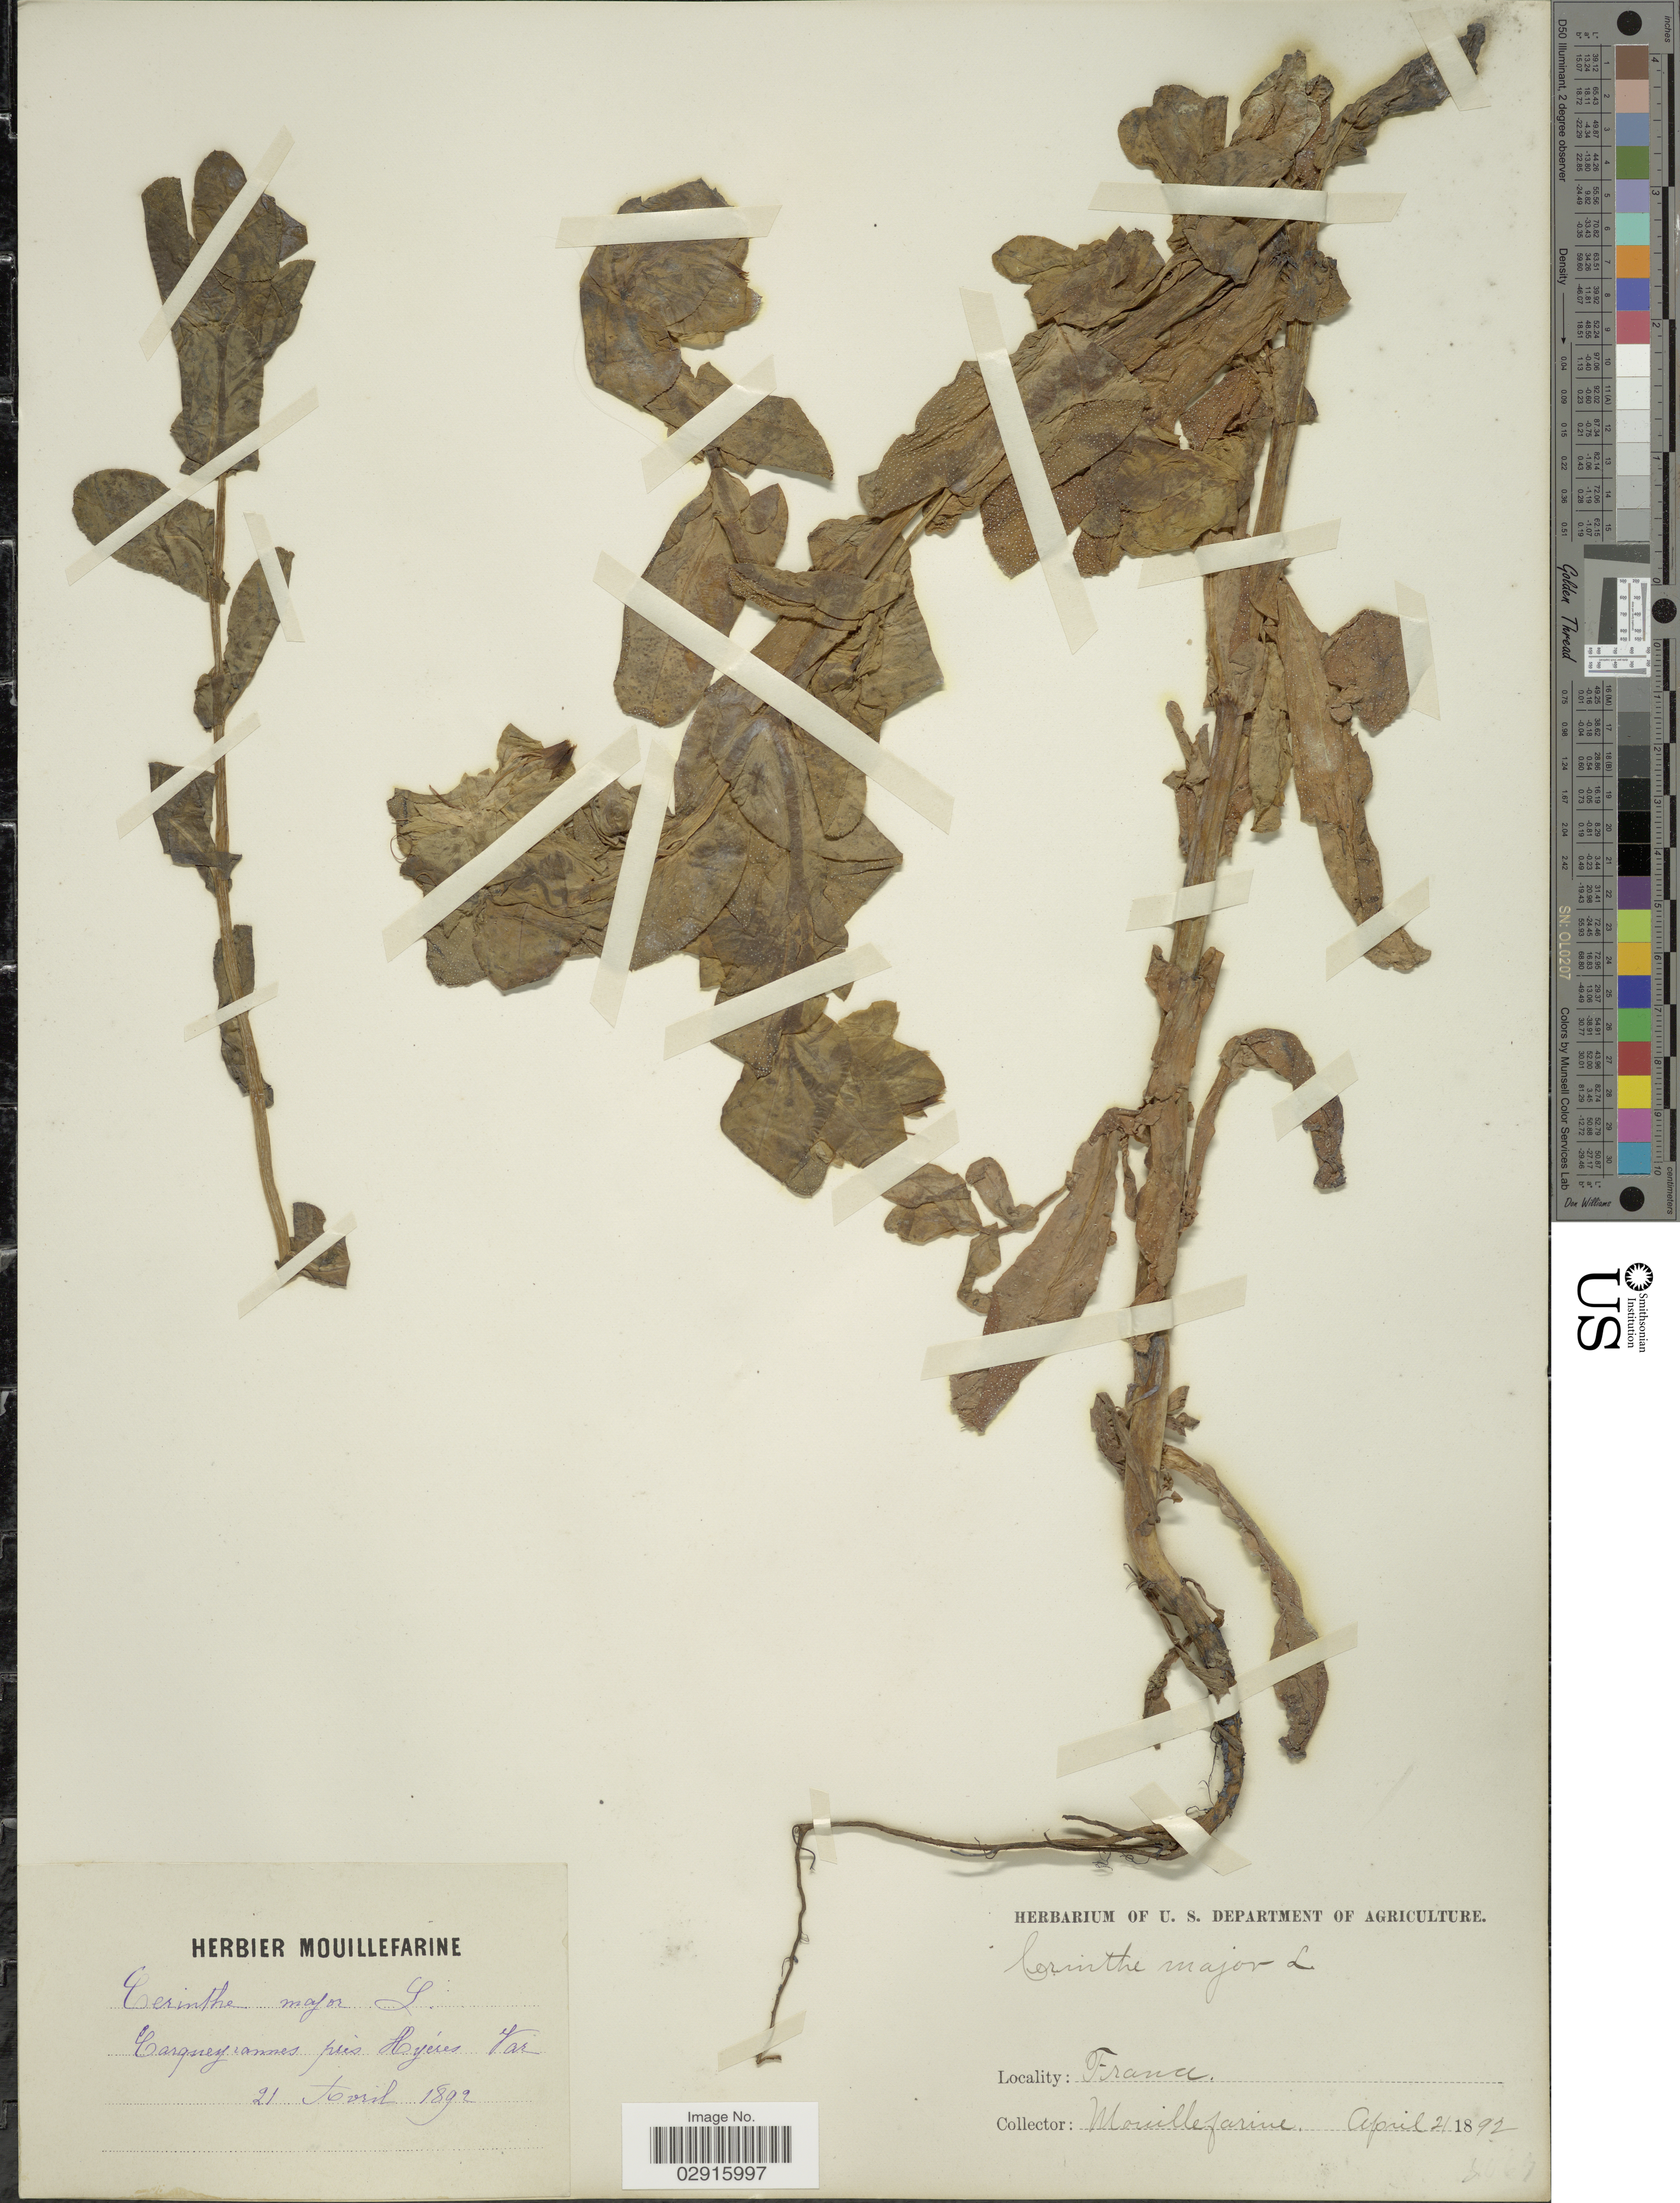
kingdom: Plantae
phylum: Tracheophyta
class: Magnoliopsida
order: Boraginales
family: Boraginaceae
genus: Cerinthe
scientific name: Cerinthe major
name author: L.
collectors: A. Mouillefarine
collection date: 1892-04-21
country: France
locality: Carqueyrannes prés Hyéres Var.